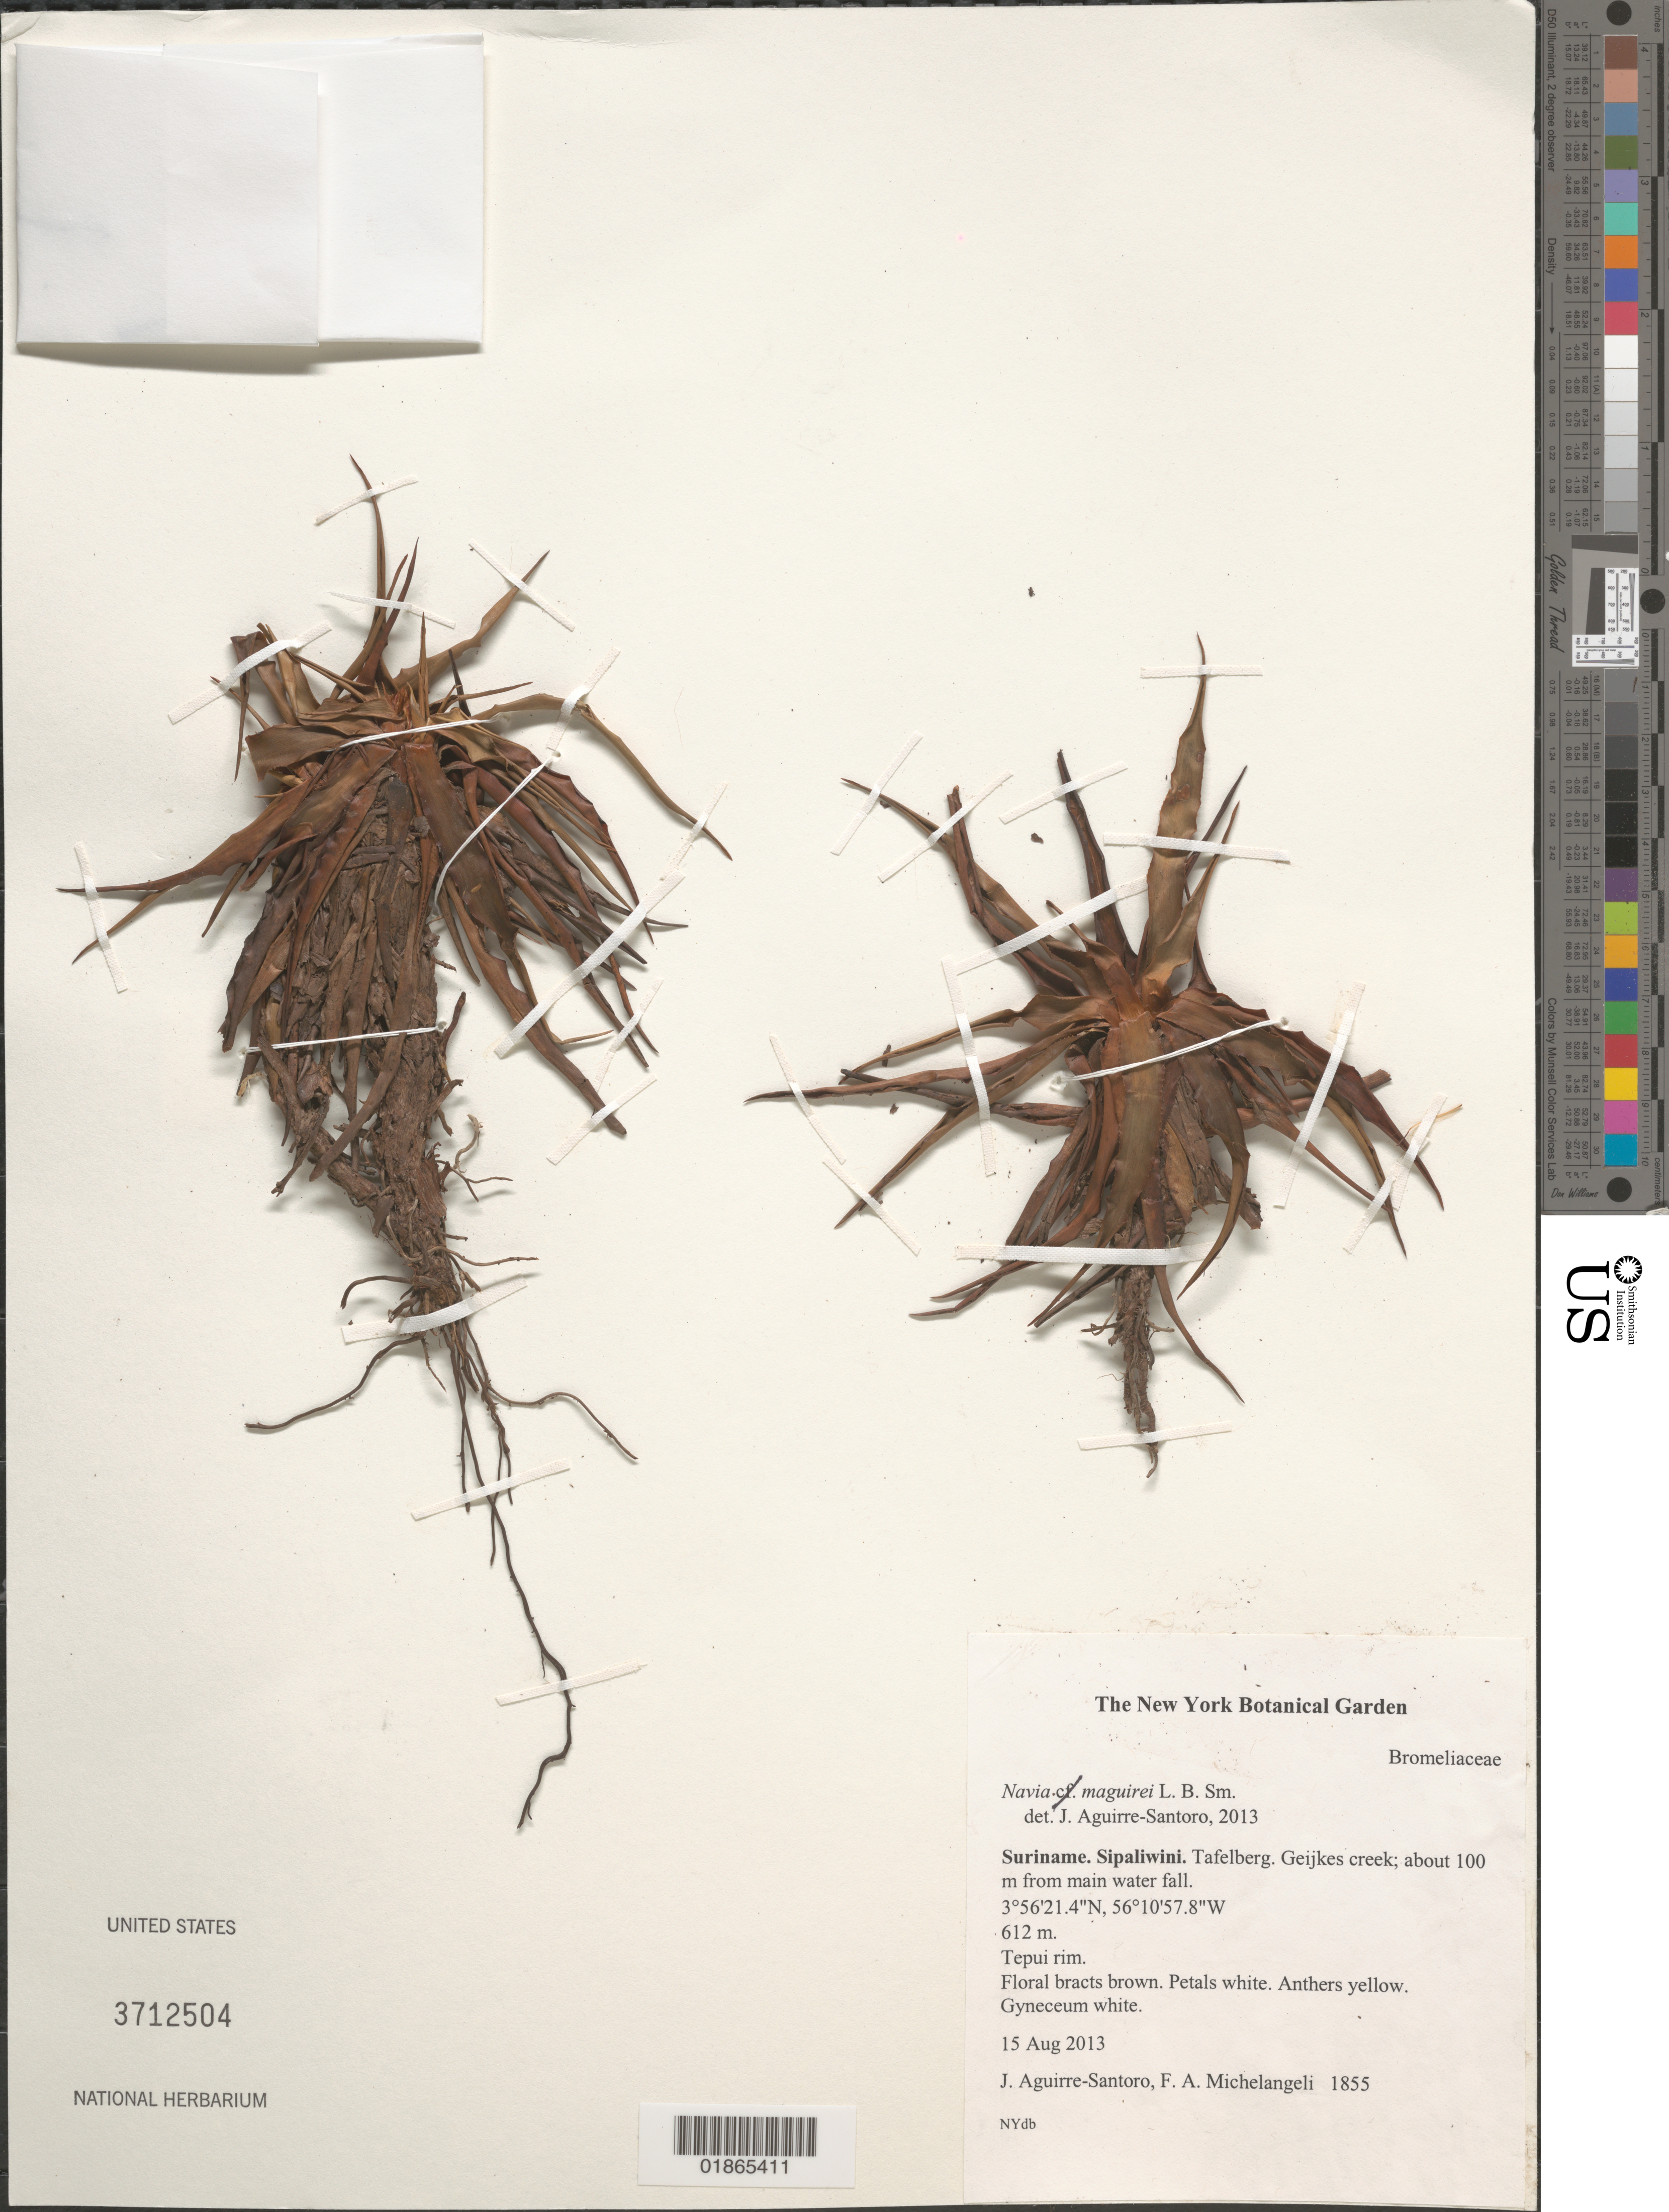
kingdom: Plantae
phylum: Tracheophyta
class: Liliopsida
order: Poales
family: Bromeliaceae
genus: Navia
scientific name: Navia maguirei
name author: L.B. Sm.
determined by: Aguirre-Santoro, Julian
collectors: J. Aguirre-Santoro & F. A. Michelangeli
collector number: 1855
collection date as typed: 15 Aug 2013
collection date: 2013-08-15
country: Suriname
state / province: Sipaliwini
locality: Tafelberg, Geijkes creek; about 100 m from main water fall.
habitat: Tepui rim.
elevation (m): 612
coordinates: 3 56 21.4 N, 56 10 57.8 W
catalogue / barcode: US 3712504